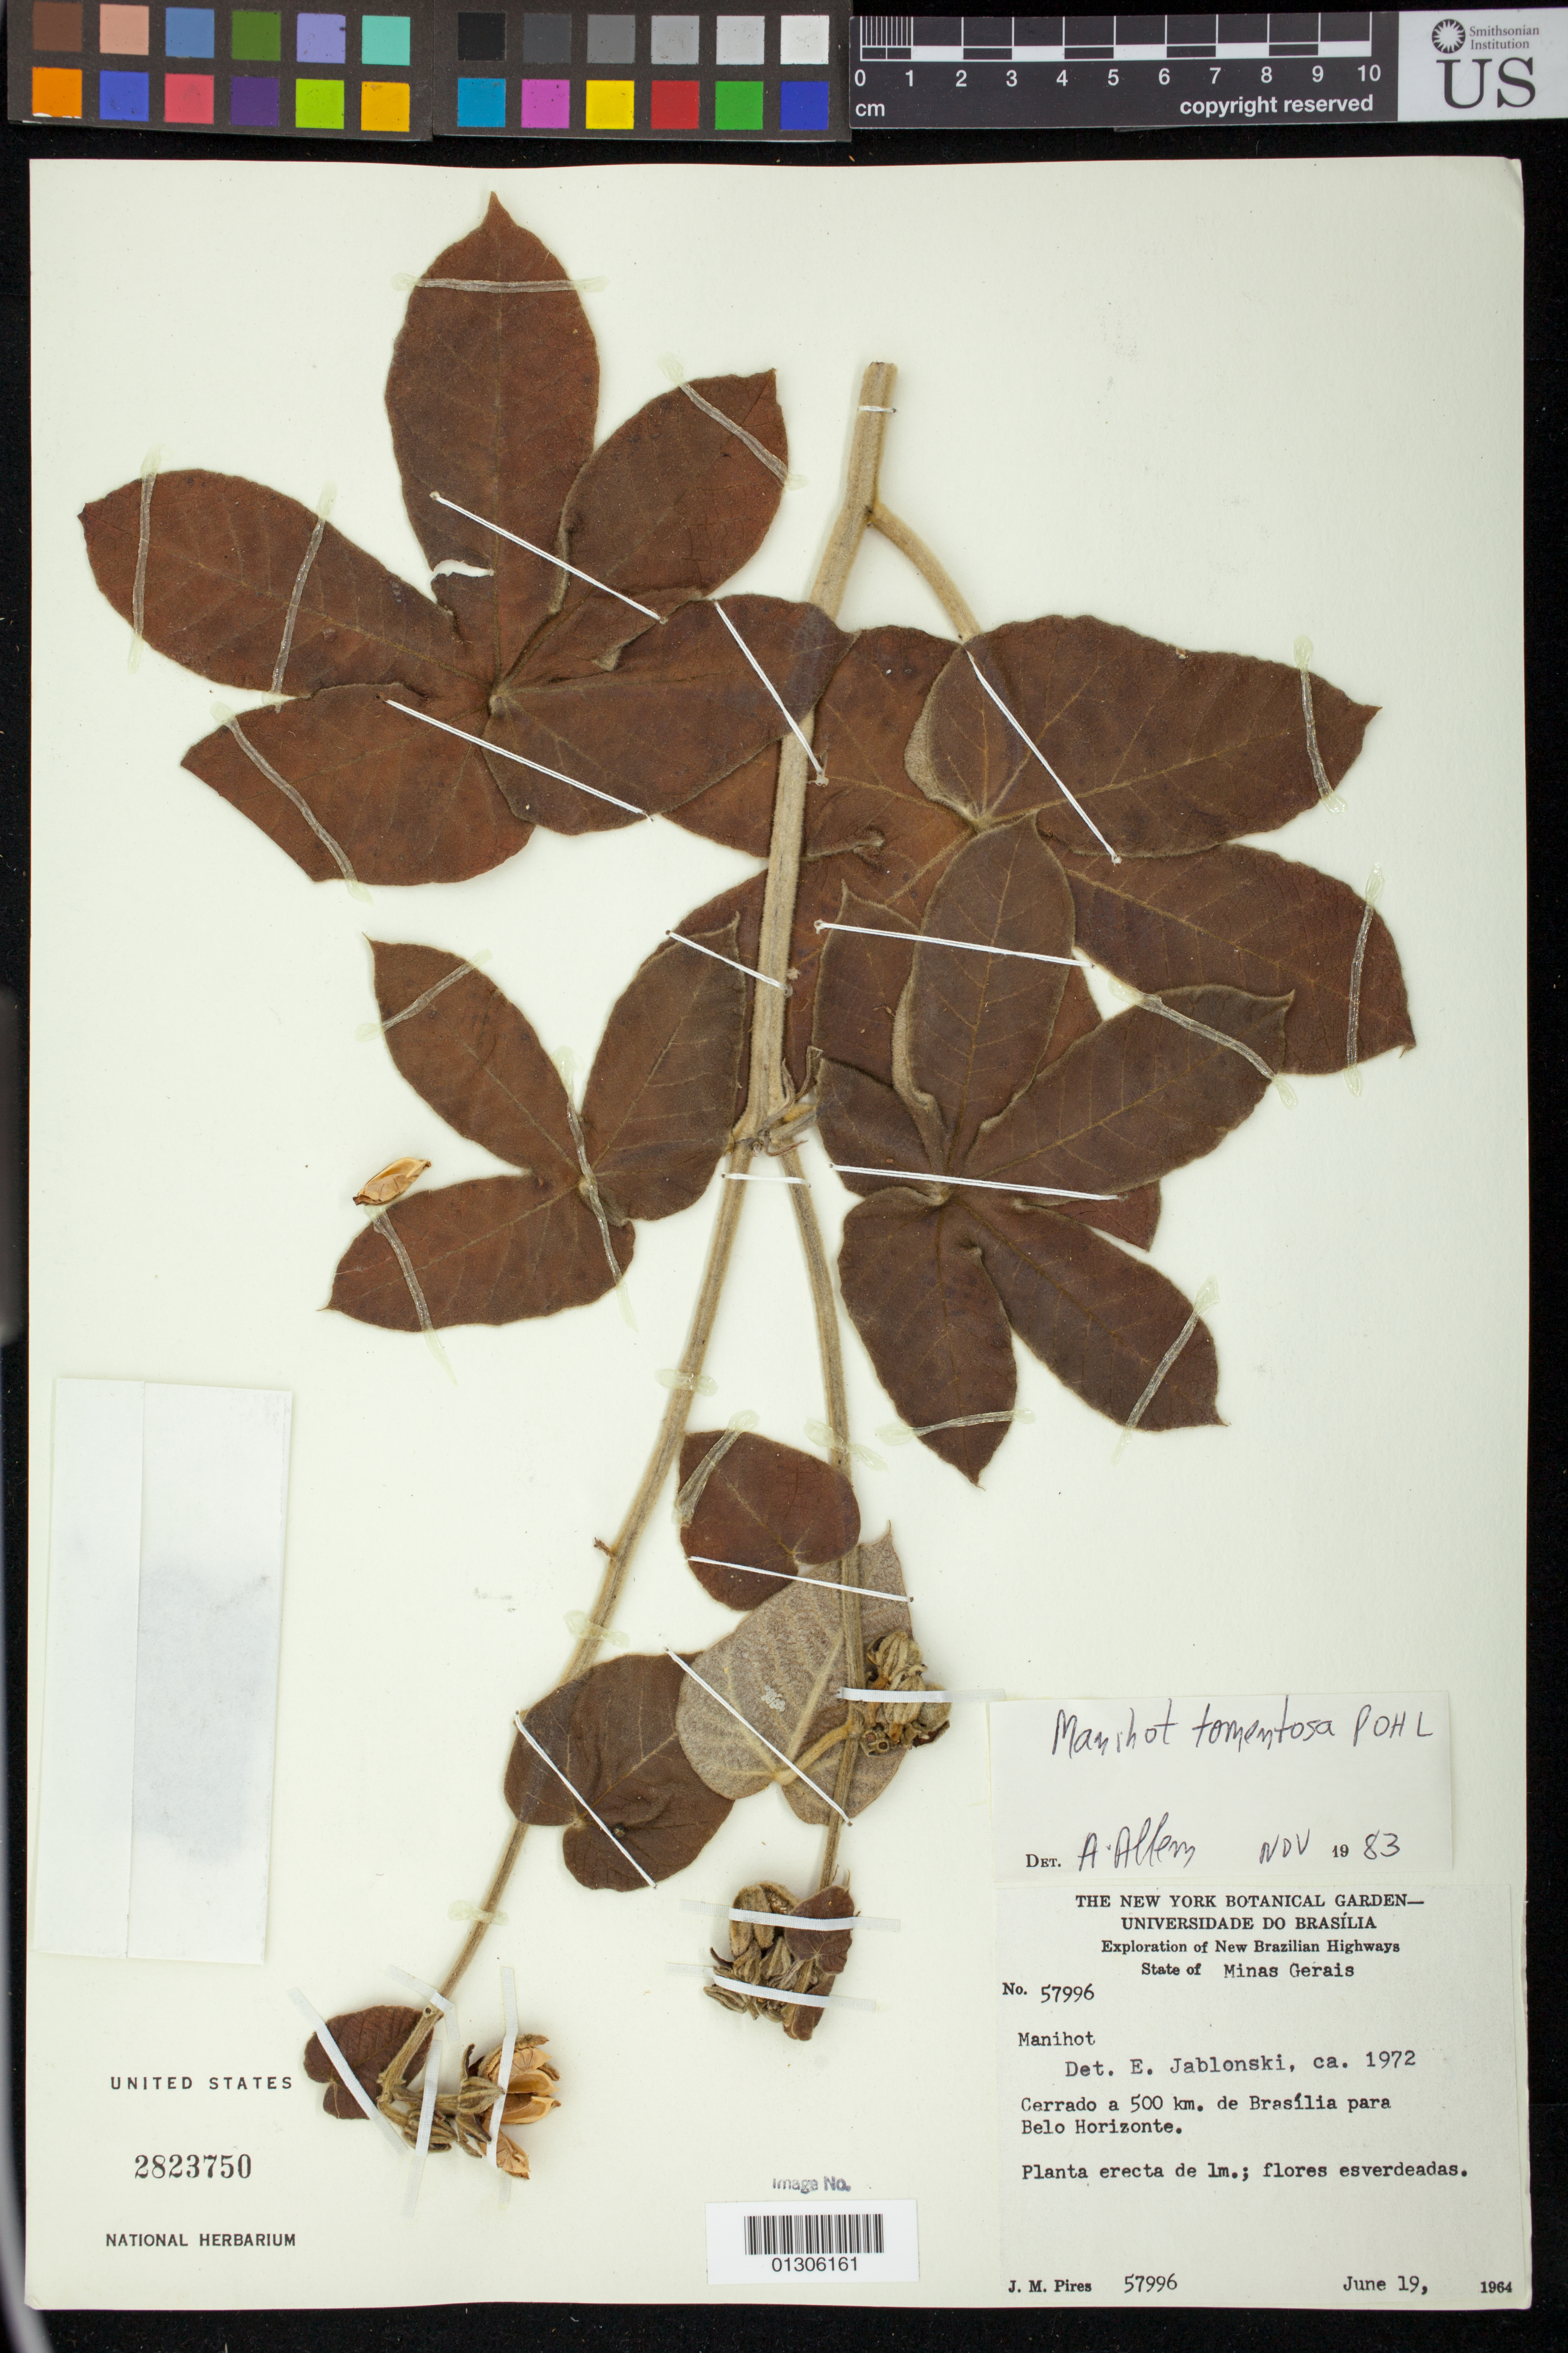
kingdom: Plantae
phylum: Tracheophyta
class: Magnoliopsida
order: Malpighiales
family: Euphorbiaceae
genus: Manihot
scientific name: Manihot tomentosa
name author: Pohl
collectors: J. M. Pires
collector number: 57996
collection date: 1964-06-19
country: Brazil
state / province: Minas Gerais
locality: Cerrado a 500 km. de Brasilia para Belo Horizonte.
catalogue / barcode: US 2823750